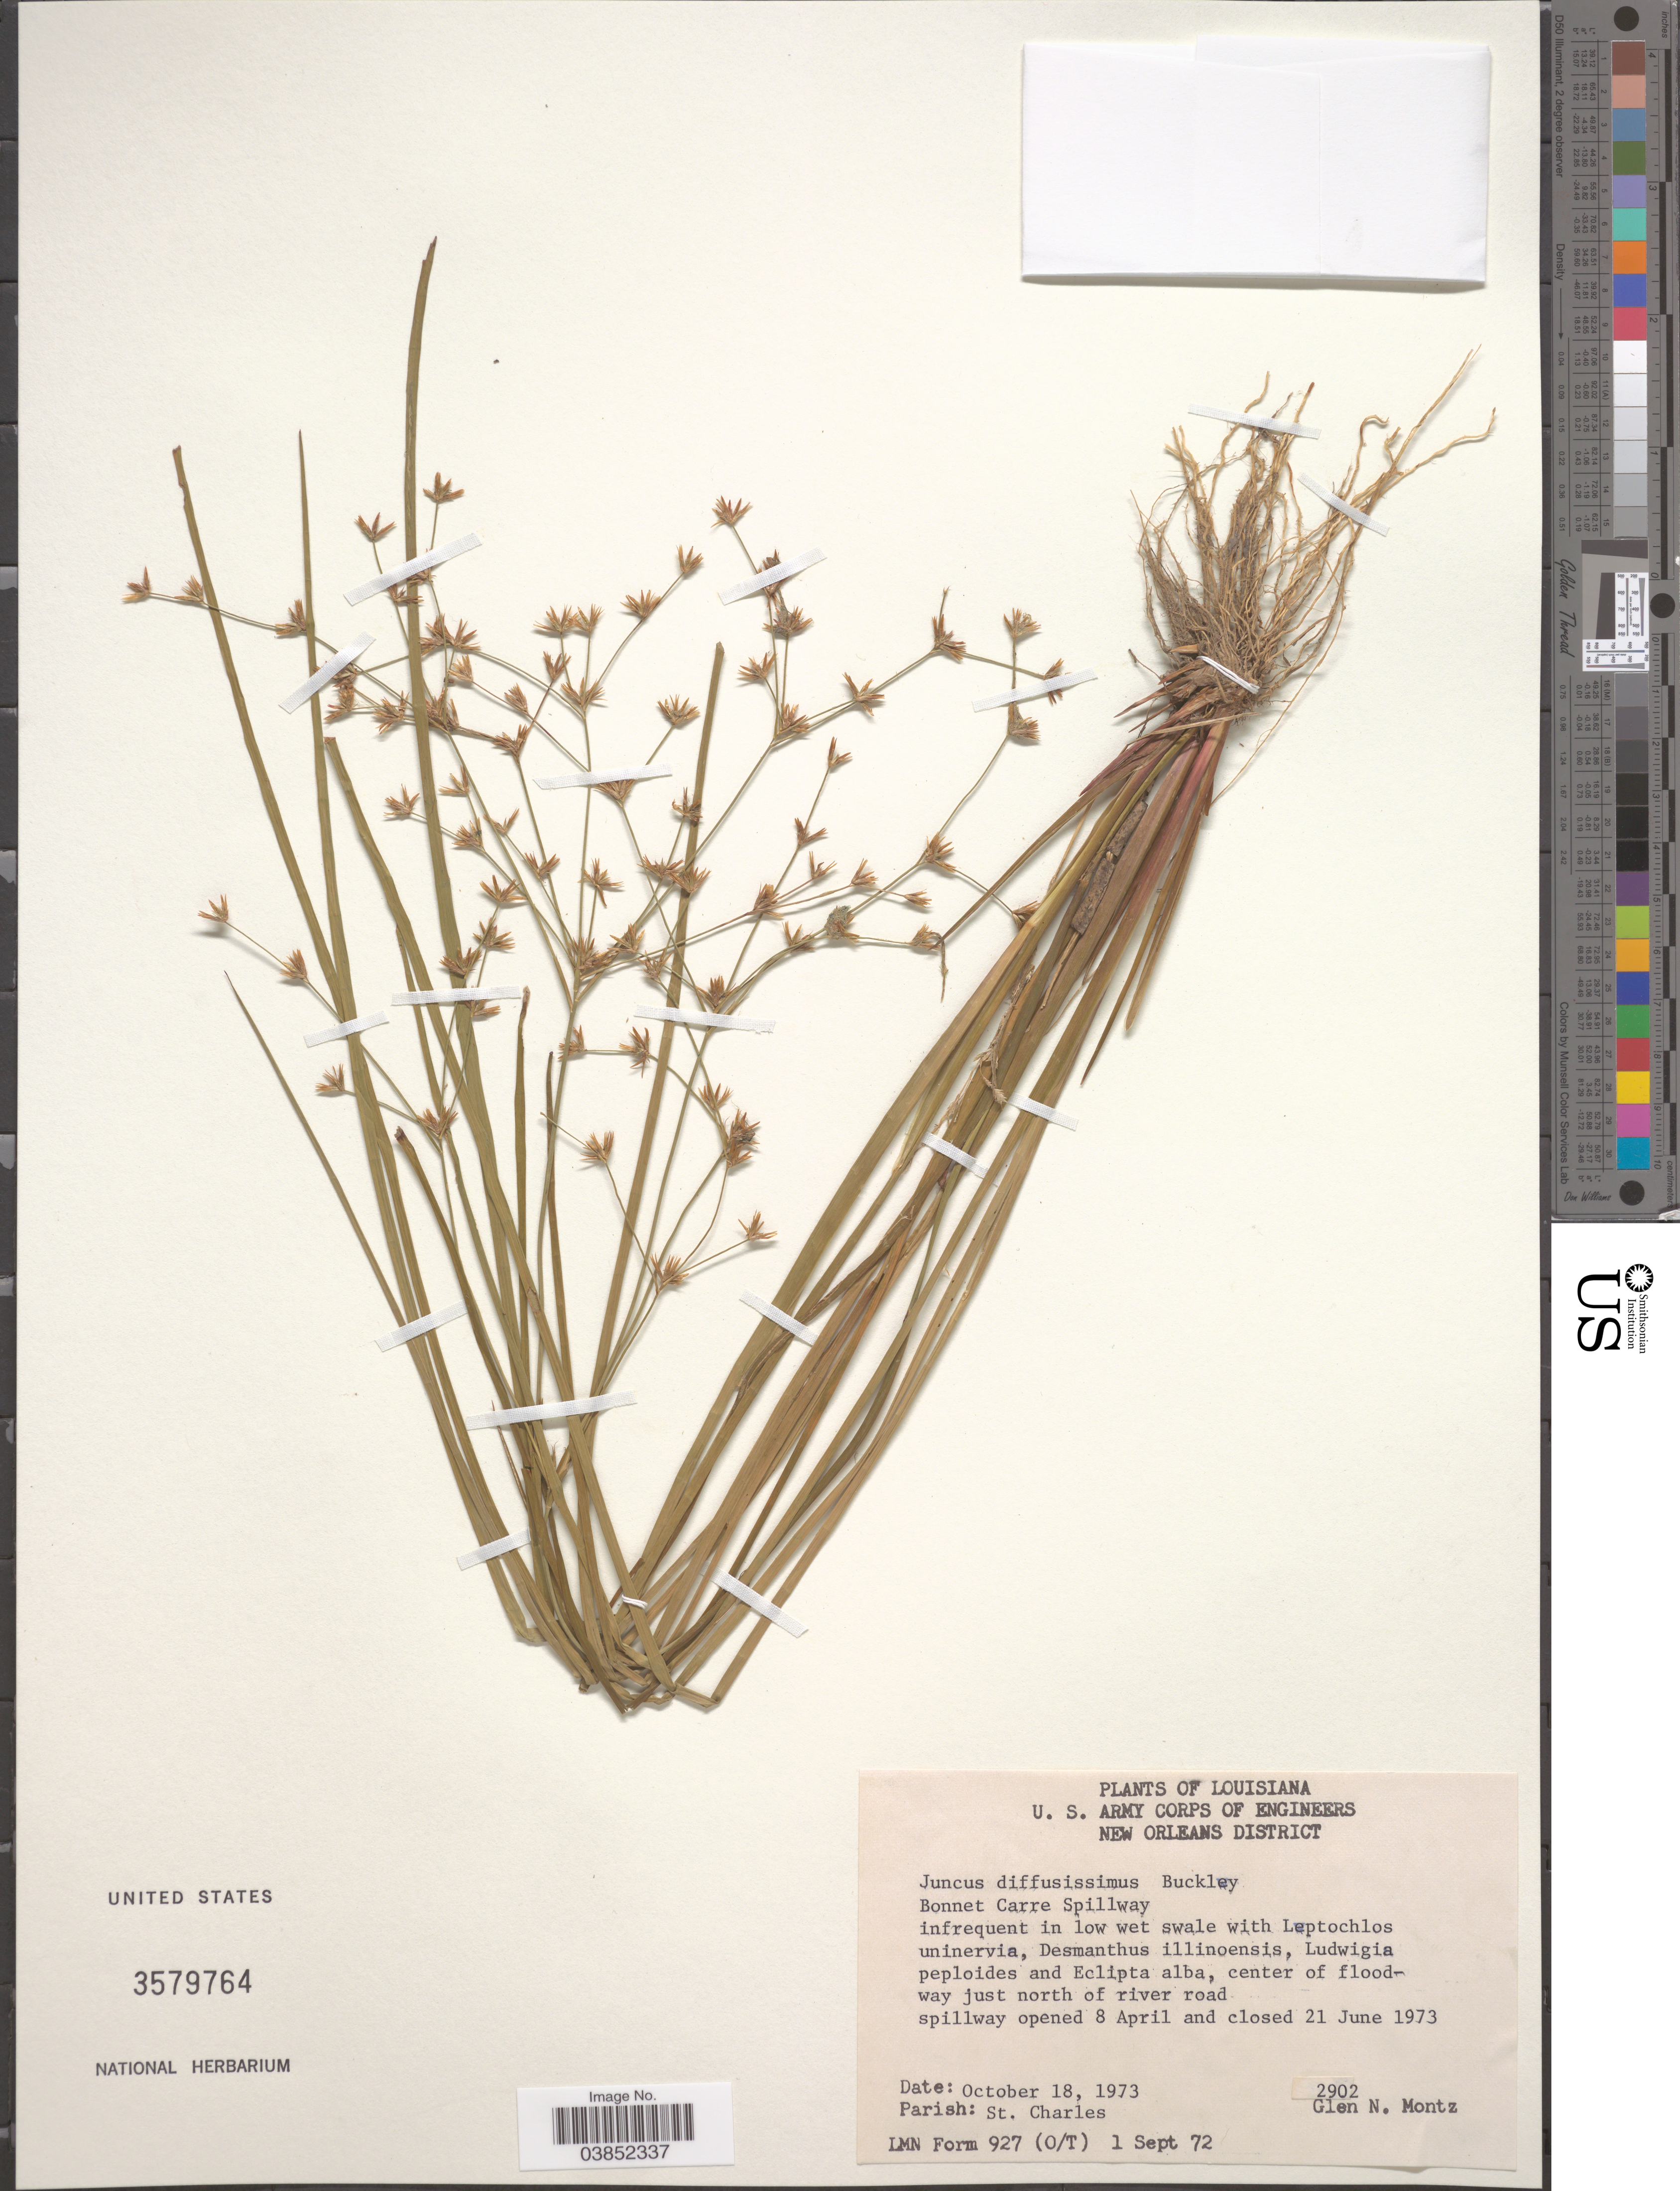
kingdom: Plantae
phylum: Tracheophyta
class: Liliopsida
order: Poales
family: Juncaceae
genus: Juncus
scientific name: Juncus diffusissimus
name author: Buckley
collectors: G. Montz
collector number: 2902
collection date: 1973-10-18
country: United States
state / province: Louisiana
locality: U. S. Army Corps of Engineers New Orleans District. Bonnet Carre Spillway. Center of floodway just north of river road. Parish: St. Charles.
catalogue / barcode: US 3579764